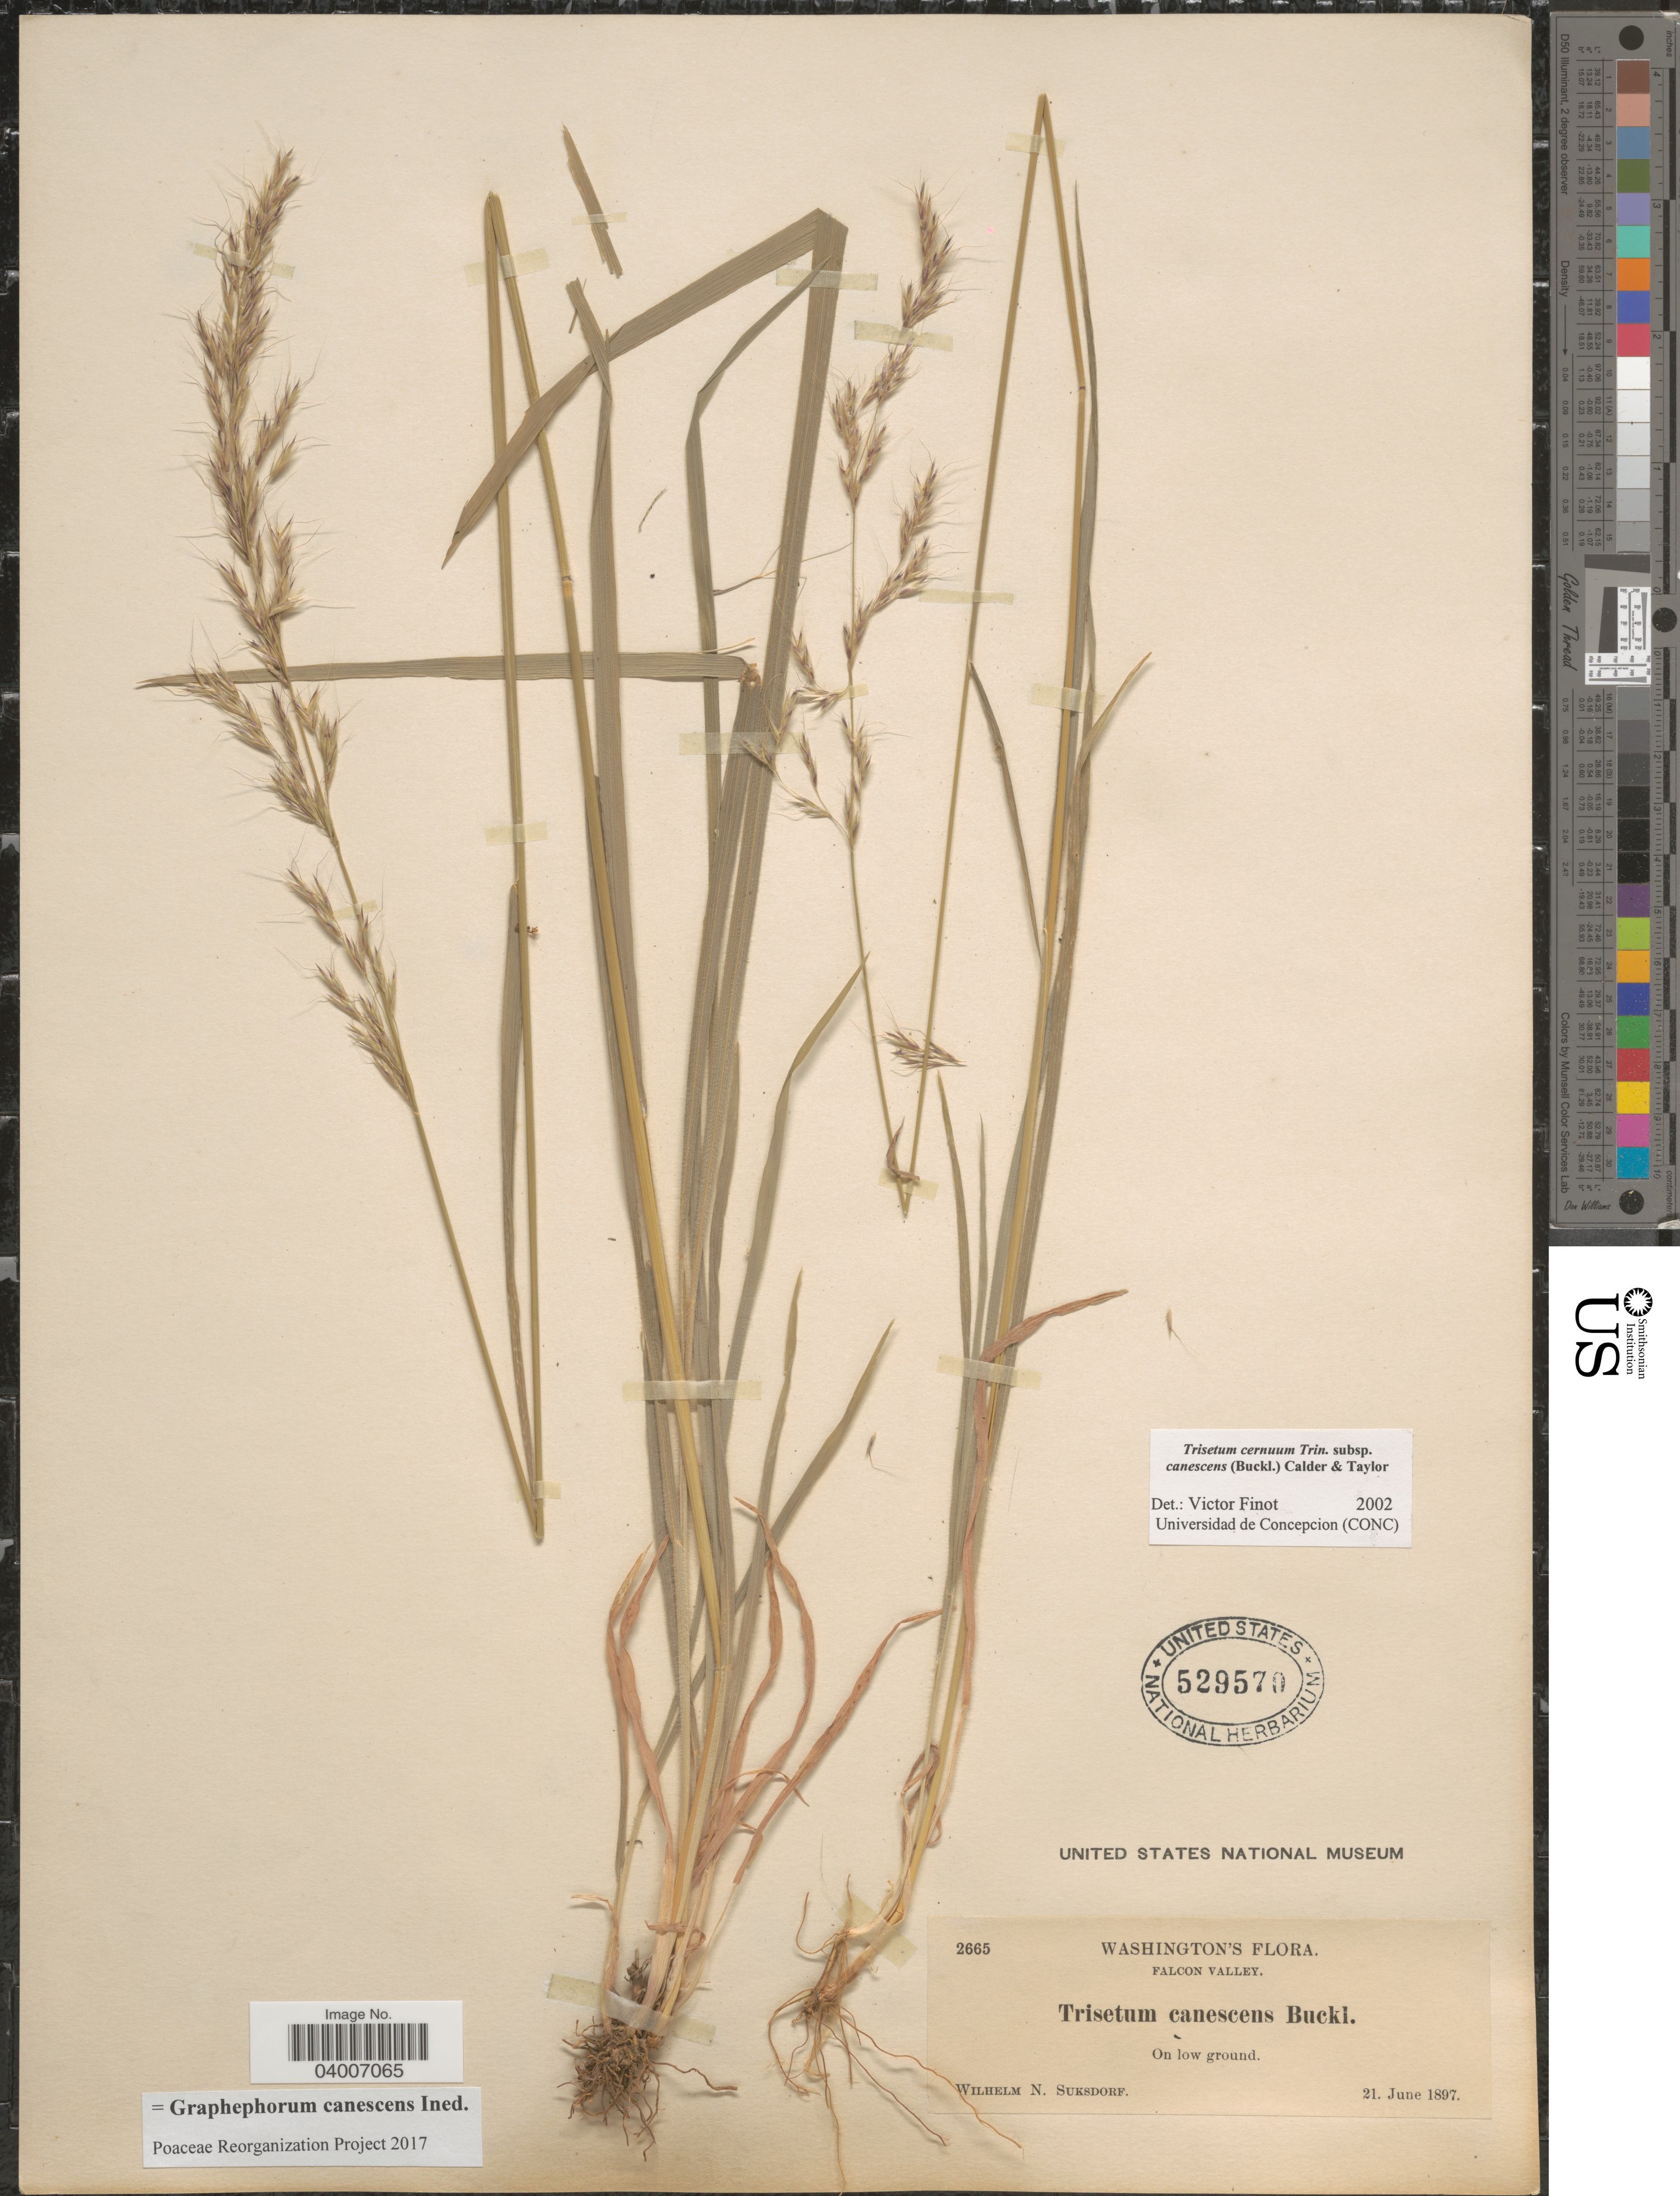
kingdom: Plantae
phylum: Tracheophyta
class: Liliopsida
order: Poales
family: Poaceae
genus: Graphephorum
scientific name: Graphephorum canescens ined.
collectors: W. N. Suksdorf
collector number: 2665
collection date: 1897-06-21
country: United States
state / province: Washington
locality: Falcon Valley.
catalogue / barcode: US 529570